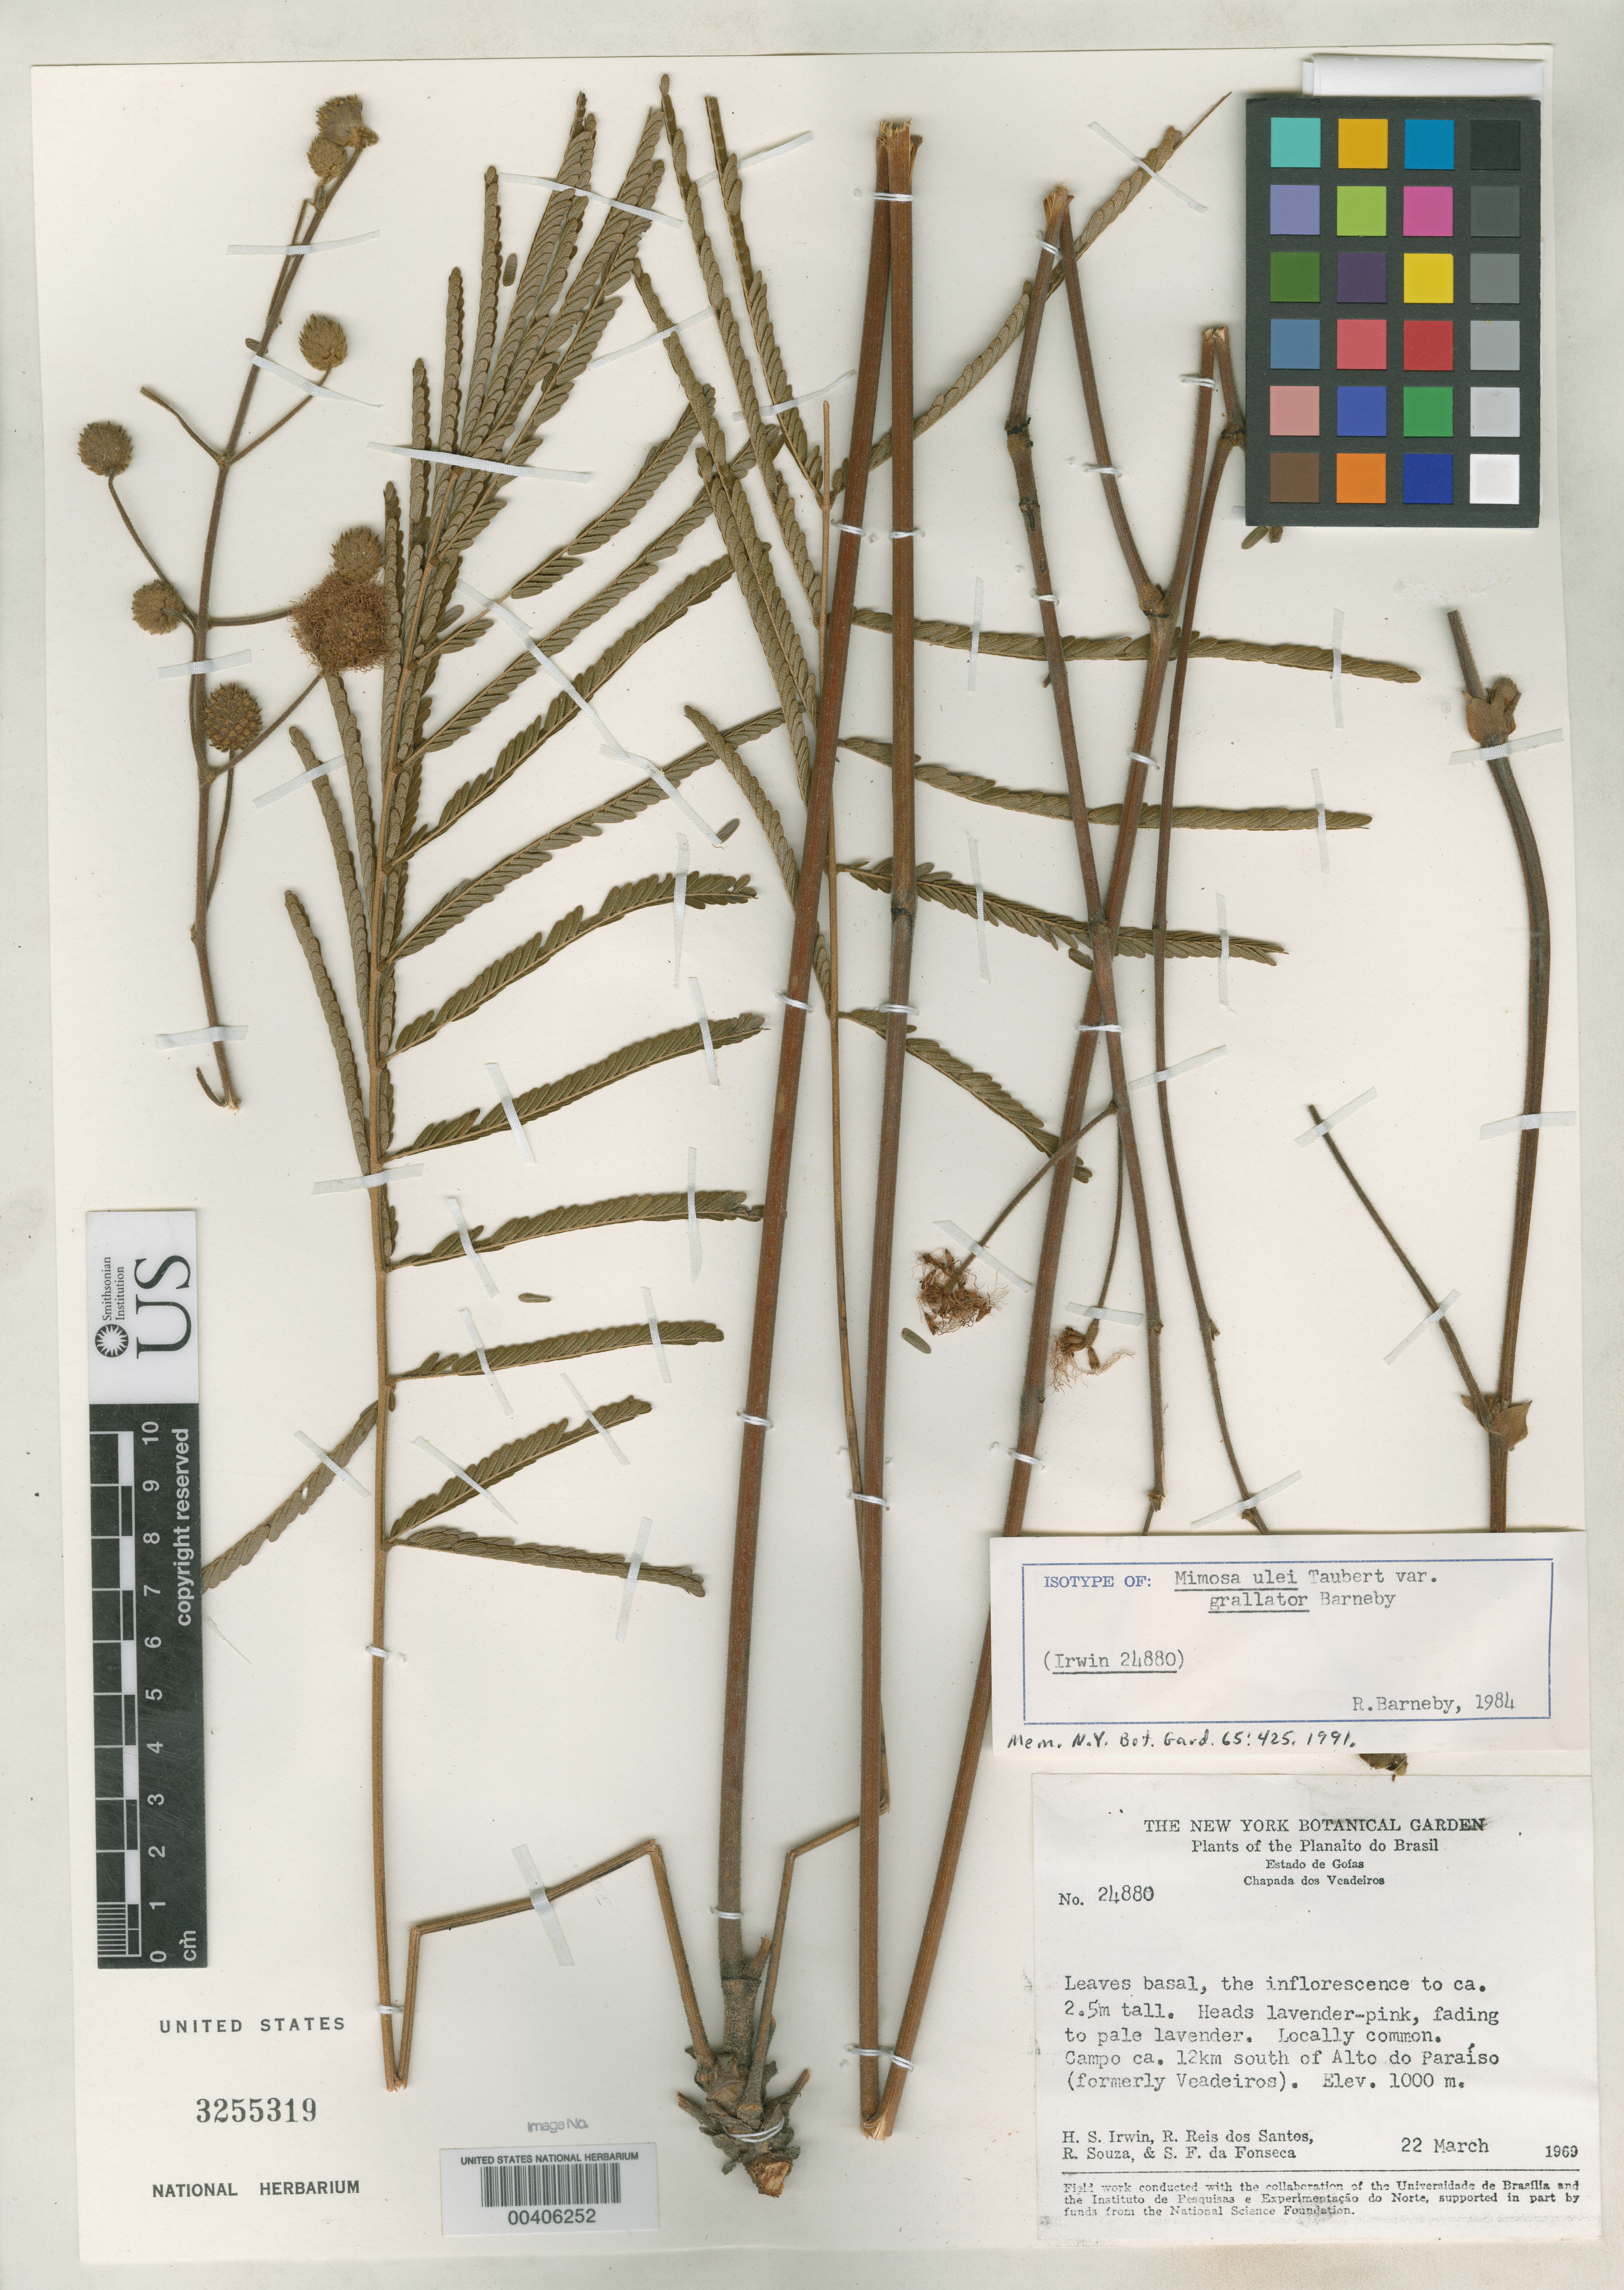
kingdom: Plantae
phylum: Tracheophyta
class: Magnoliopsida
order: Fabales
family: Fabaceae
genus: Mimosa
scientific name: Mimosa ulei var. grallator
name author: Barneby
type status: Isotype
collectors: H. Irwin, R. G. P. Santos, R. Souza & S. F. Fonsêca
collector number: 24880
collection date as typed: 22 Mar 1969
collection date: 1969-03-22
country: Brazil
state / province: Goiás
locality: Chapada dos Veadeiros, campo ca. 12 km S of Alto do Paraiso (formerly Veadeiros).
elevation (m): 1000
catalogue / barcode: US 3255319